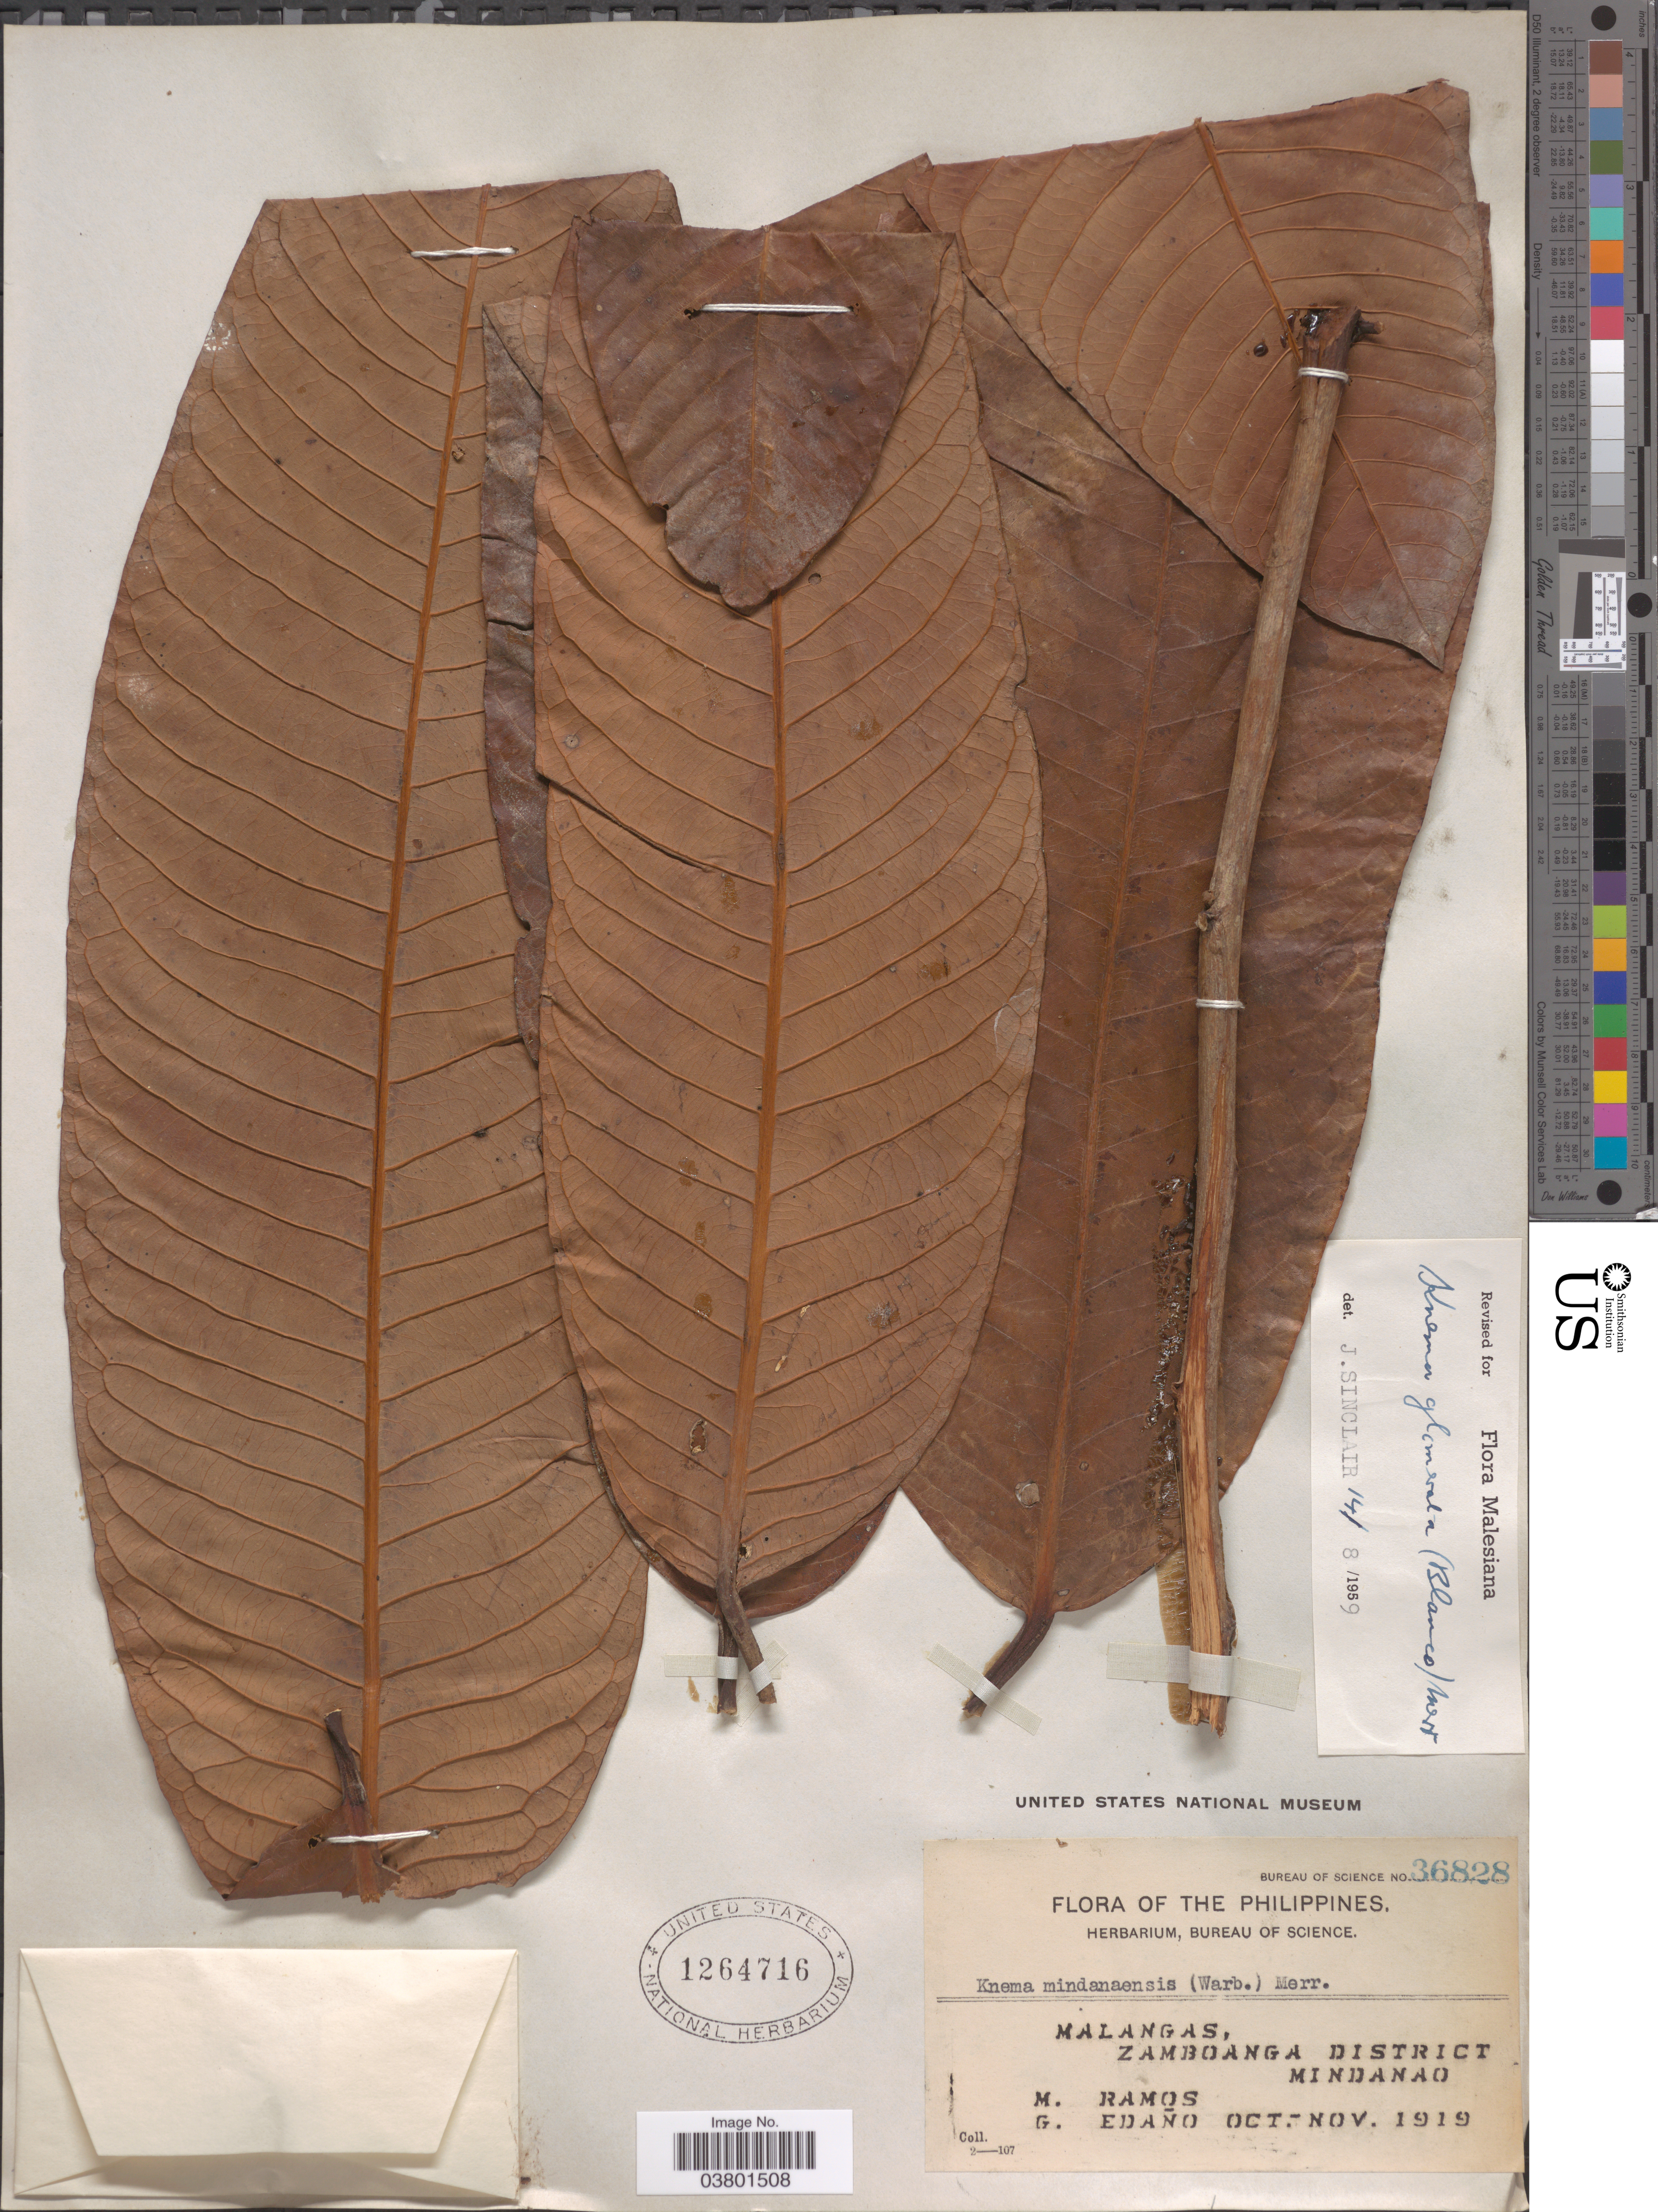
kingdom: Plantae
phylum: Tracheophyta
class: Magnoliopsida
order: Magnoliales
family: Myristicaceae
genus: Knema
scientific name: Knema glomerata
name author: (Blanco) Merr.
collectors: M. Ramos & G. Edaño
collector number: Bureau of Science 36828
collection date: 1919-10/1919-11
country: Philippines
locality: Malangas, Zamboanga District. Mindanao.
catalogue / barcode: US 1264716